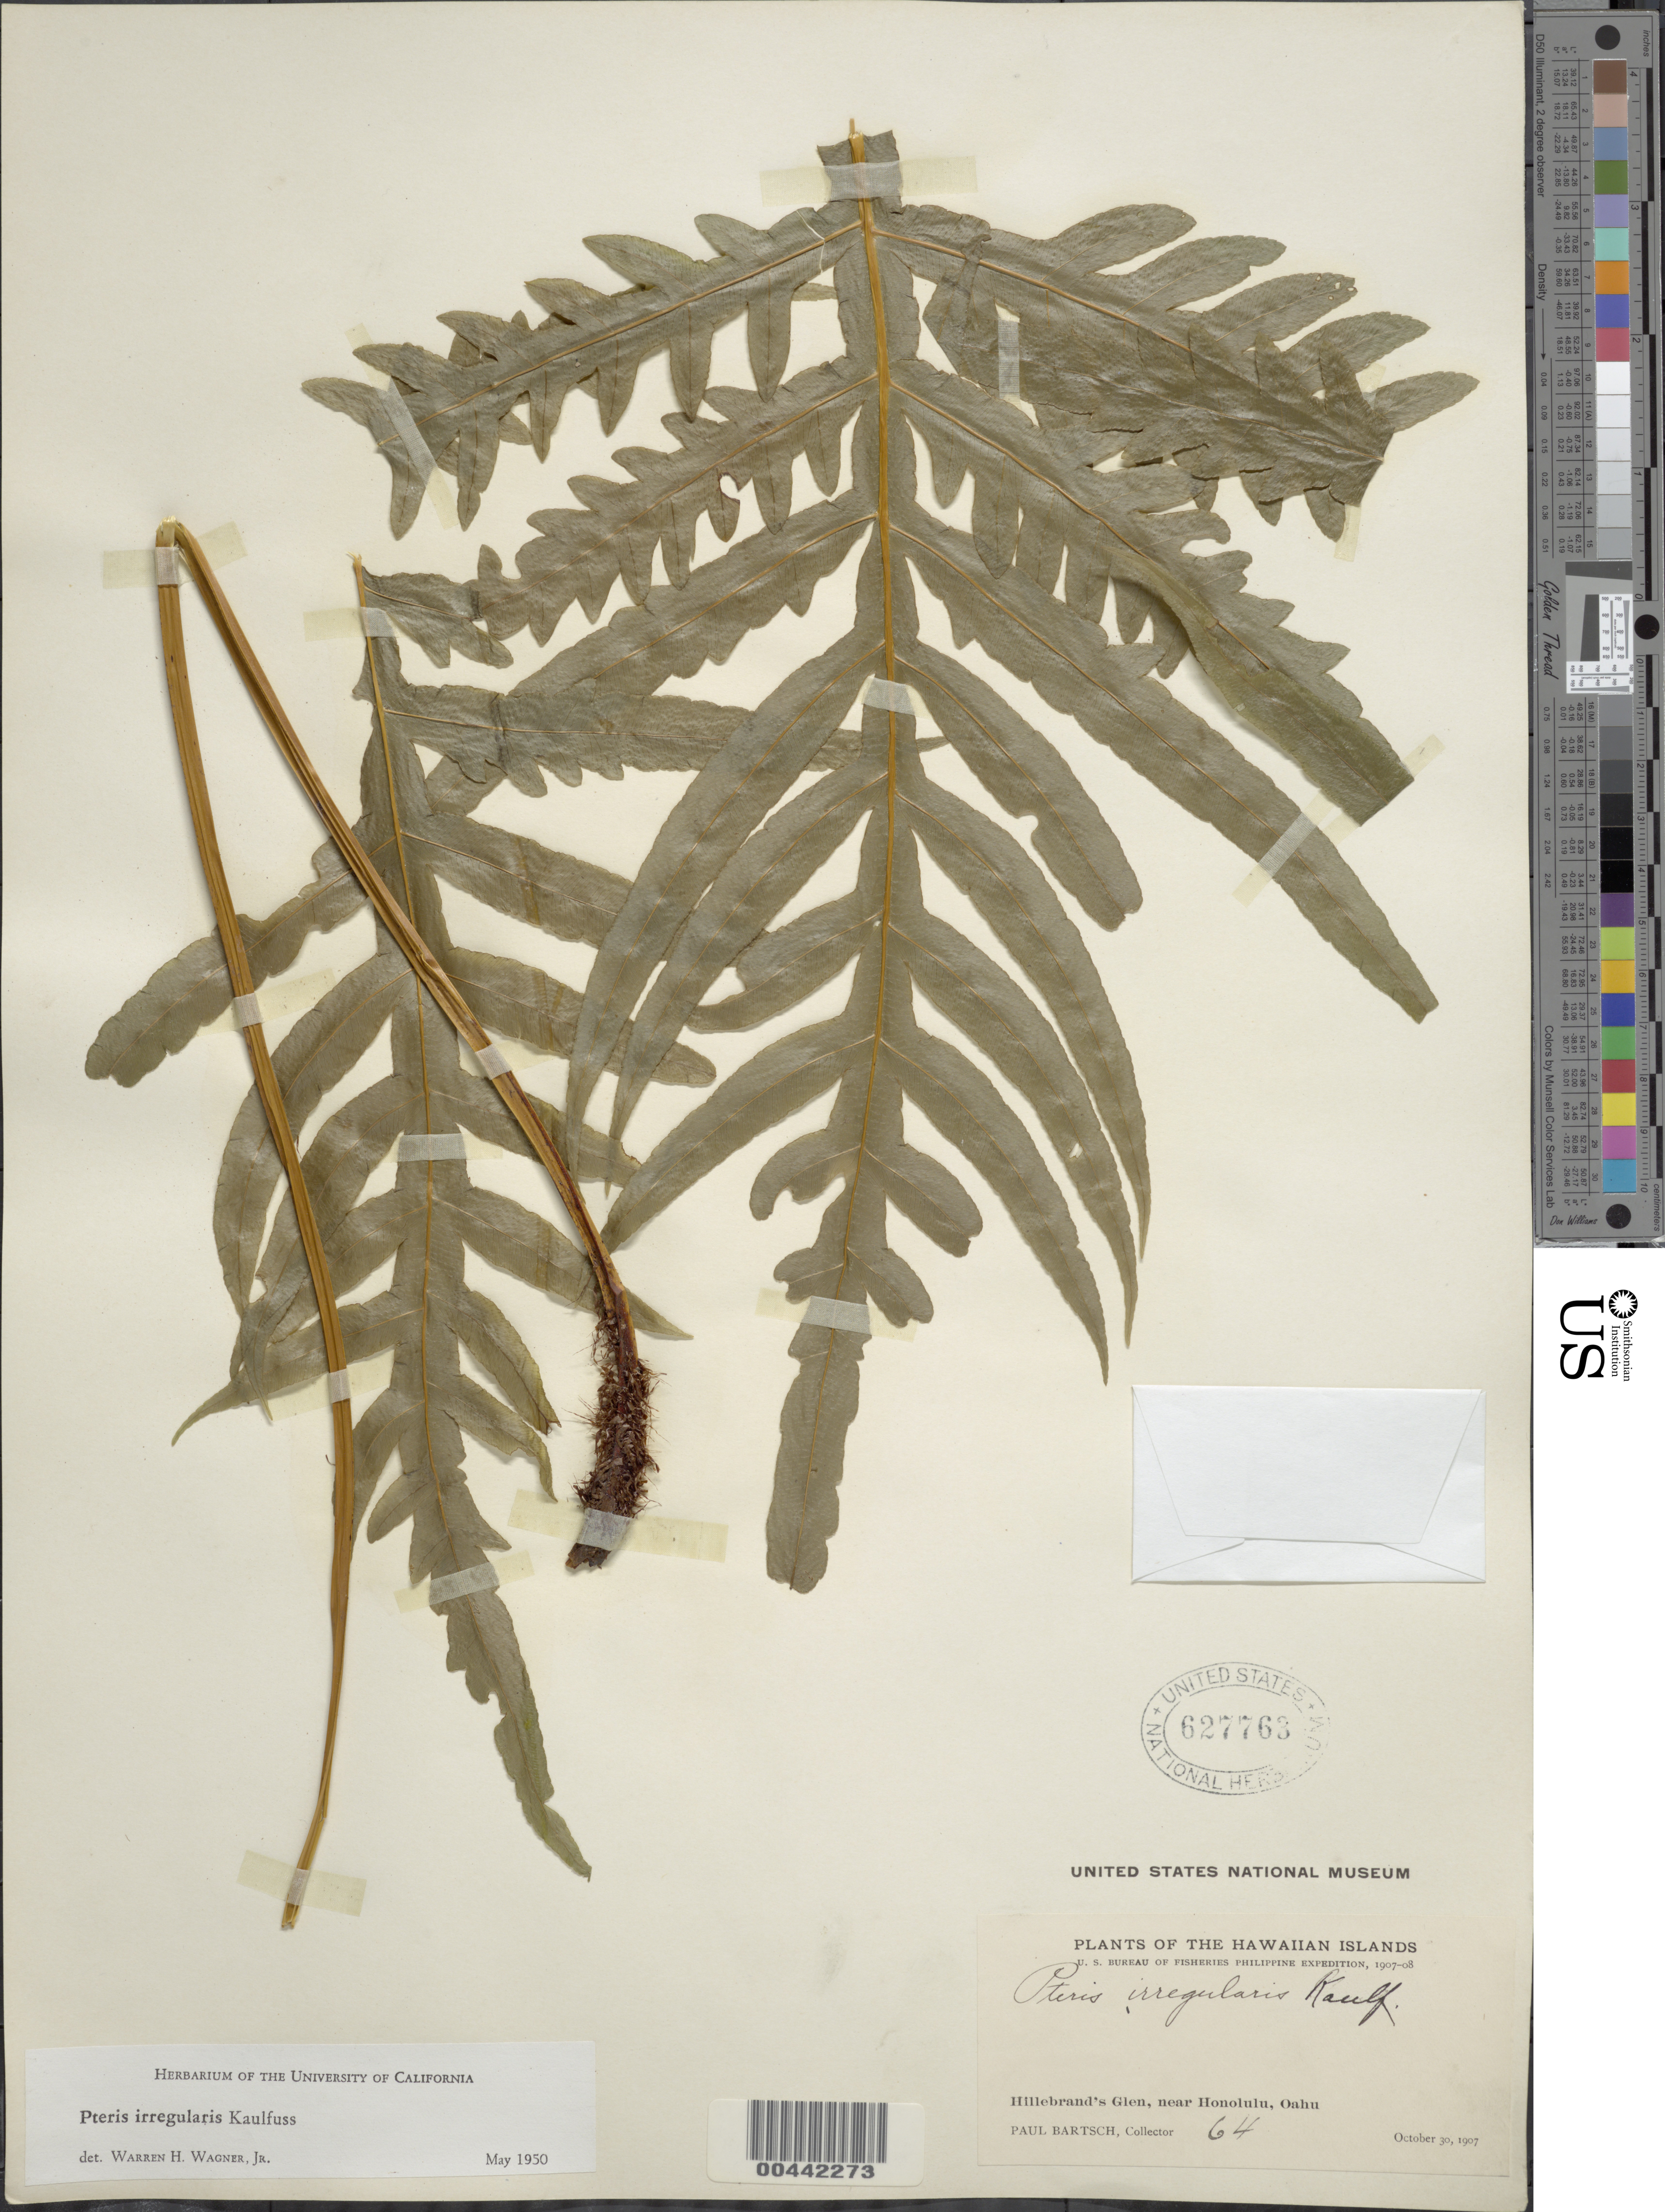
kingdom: Plantae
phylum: Tracheophyta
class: Polypodiopsida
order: Polypodiales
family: Pteridaceae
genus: Pteris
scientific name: Pteris irregularis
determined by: Wagner, W. H.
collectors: P. Bartsch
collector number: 64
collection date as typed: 30 Oct 1907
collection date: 1907-10-30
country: United States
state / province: Hawaii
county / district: Honolulu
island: Oahu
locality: Hillebrand's Glen, near Honolulu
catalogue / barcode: US 627763